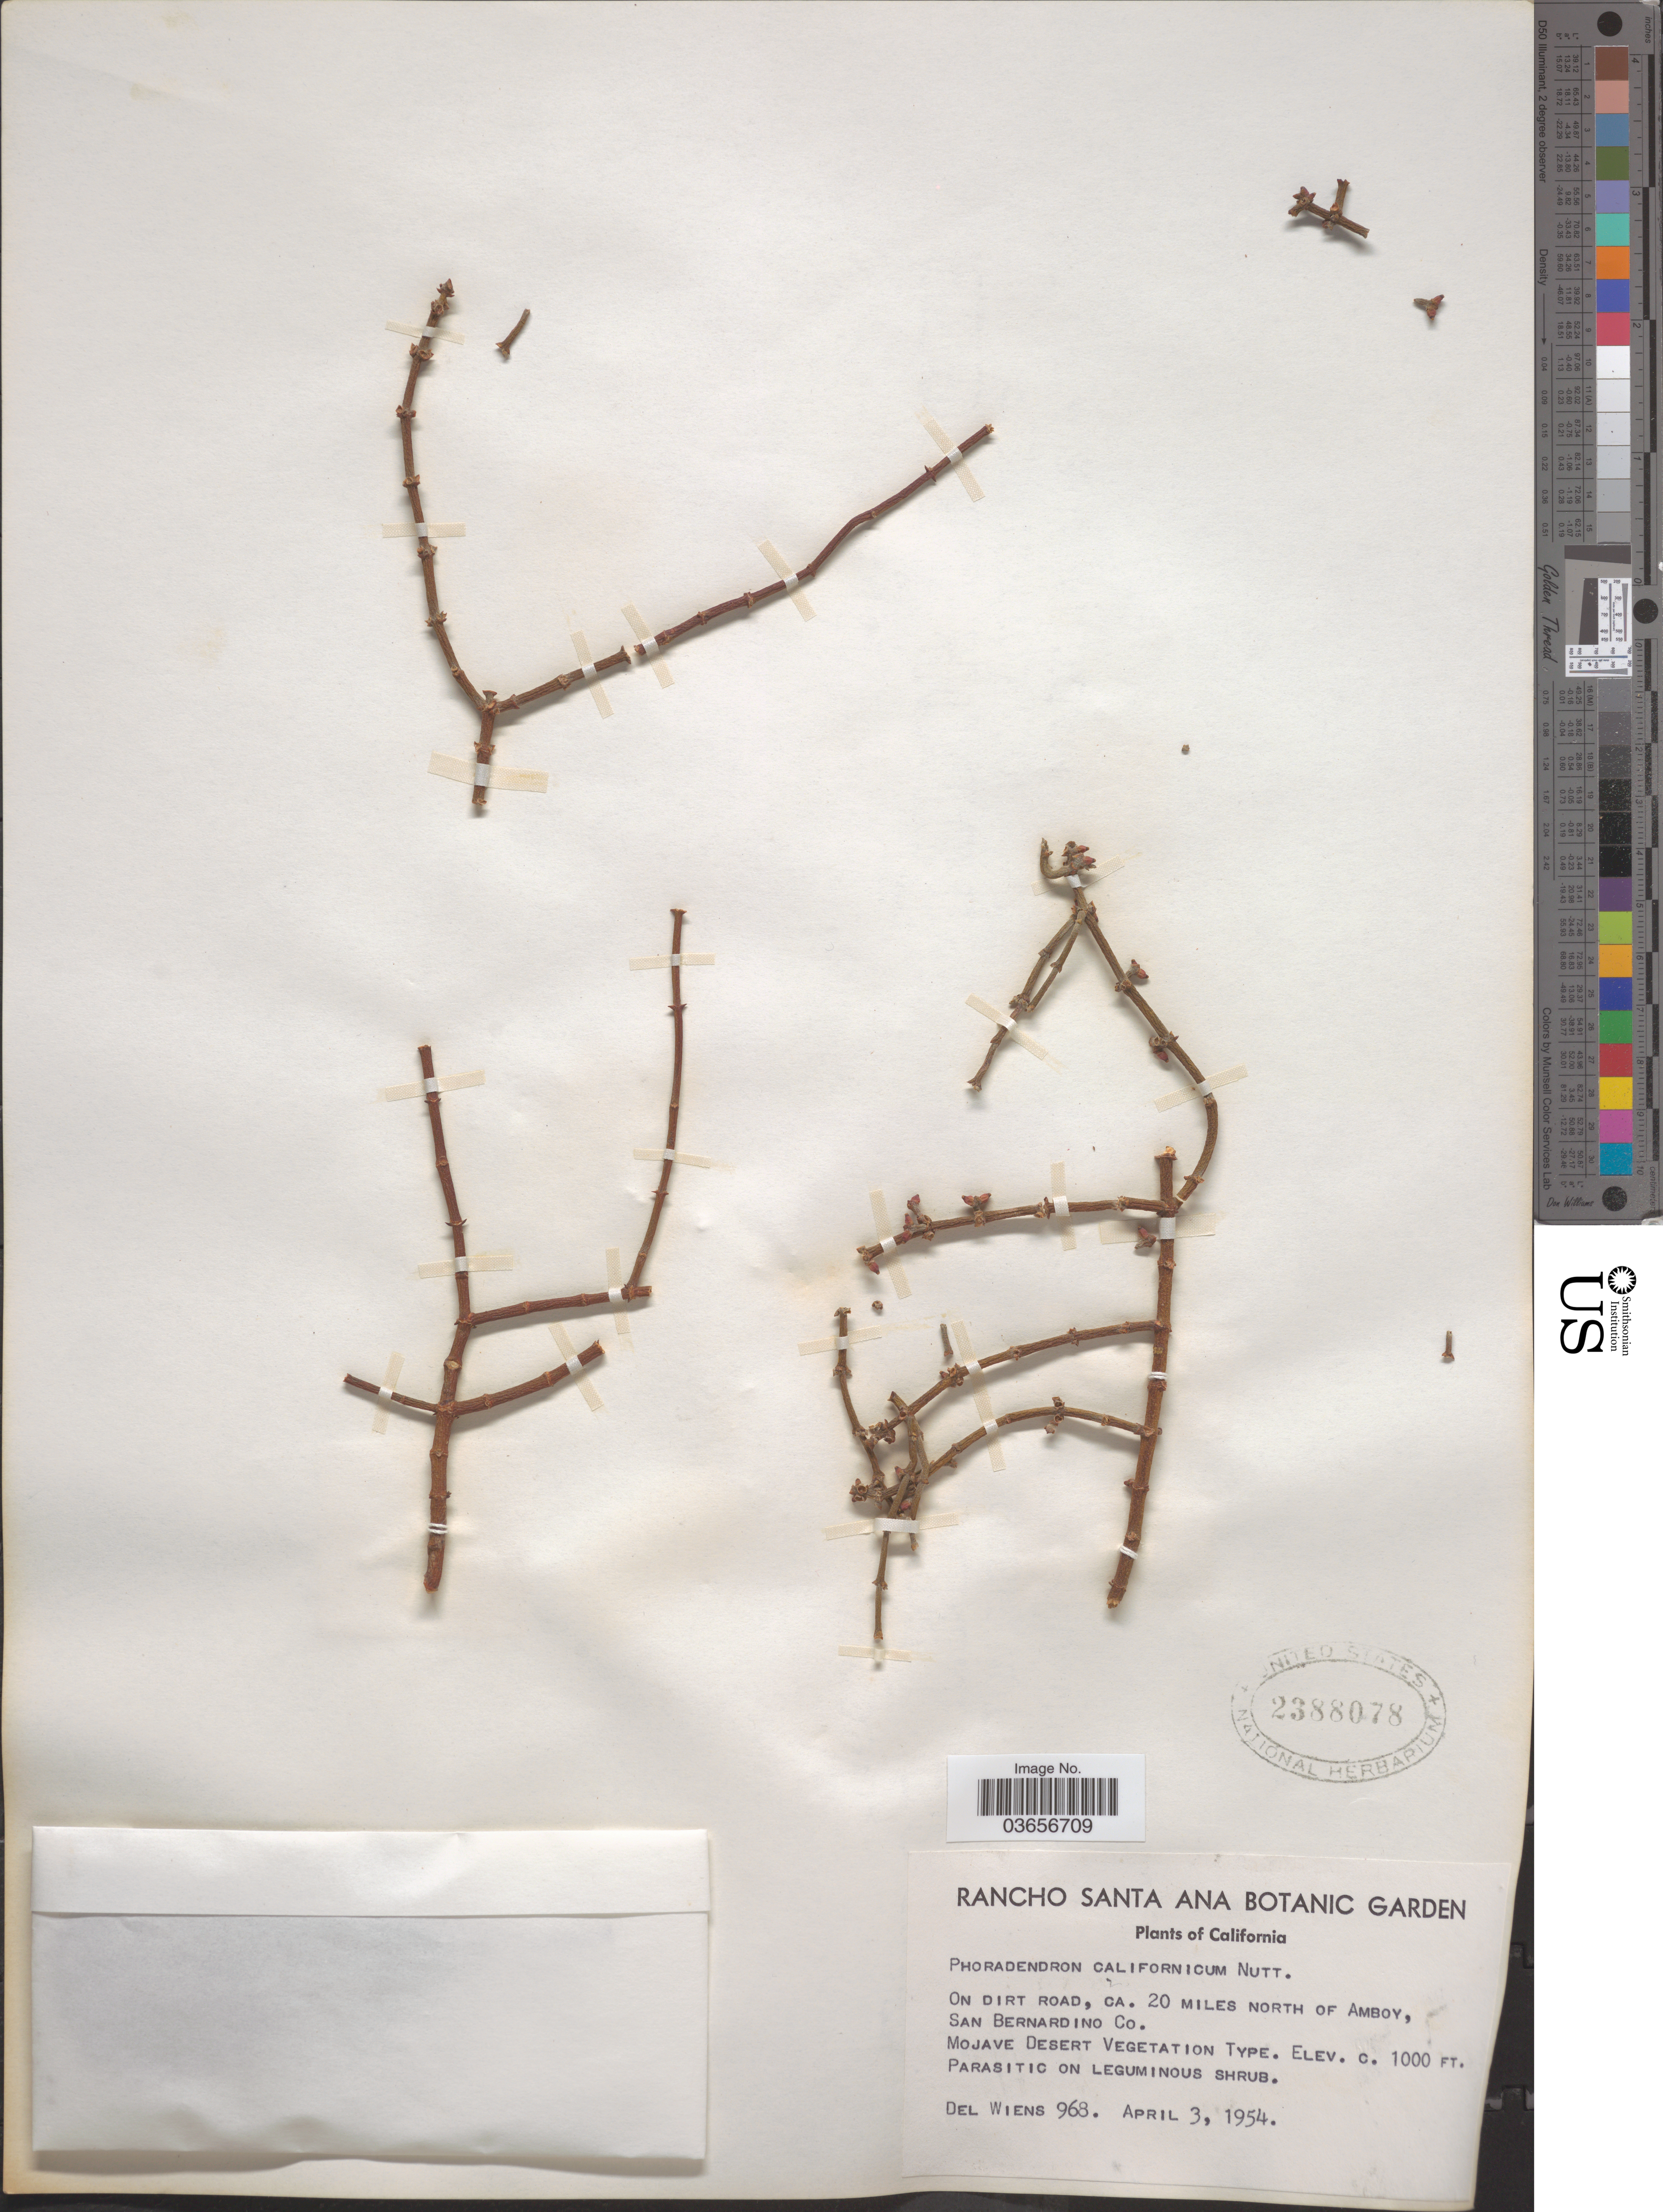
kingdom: Plantae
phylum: Tracheophyta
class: Magnoliopsida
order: Santalales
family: Viscaceae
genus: Phoradendron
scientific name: Phoradendron californicum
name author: Nutt.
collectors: D. Wiens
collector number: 968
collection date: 1954-04-03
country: United States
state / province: California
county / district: San Bernardino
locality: On dirt road, ca. 20 miles north of Amboy. San Bernardino Co. Mojave Desert Vegetation.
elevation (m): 305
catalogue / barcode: US 2388078